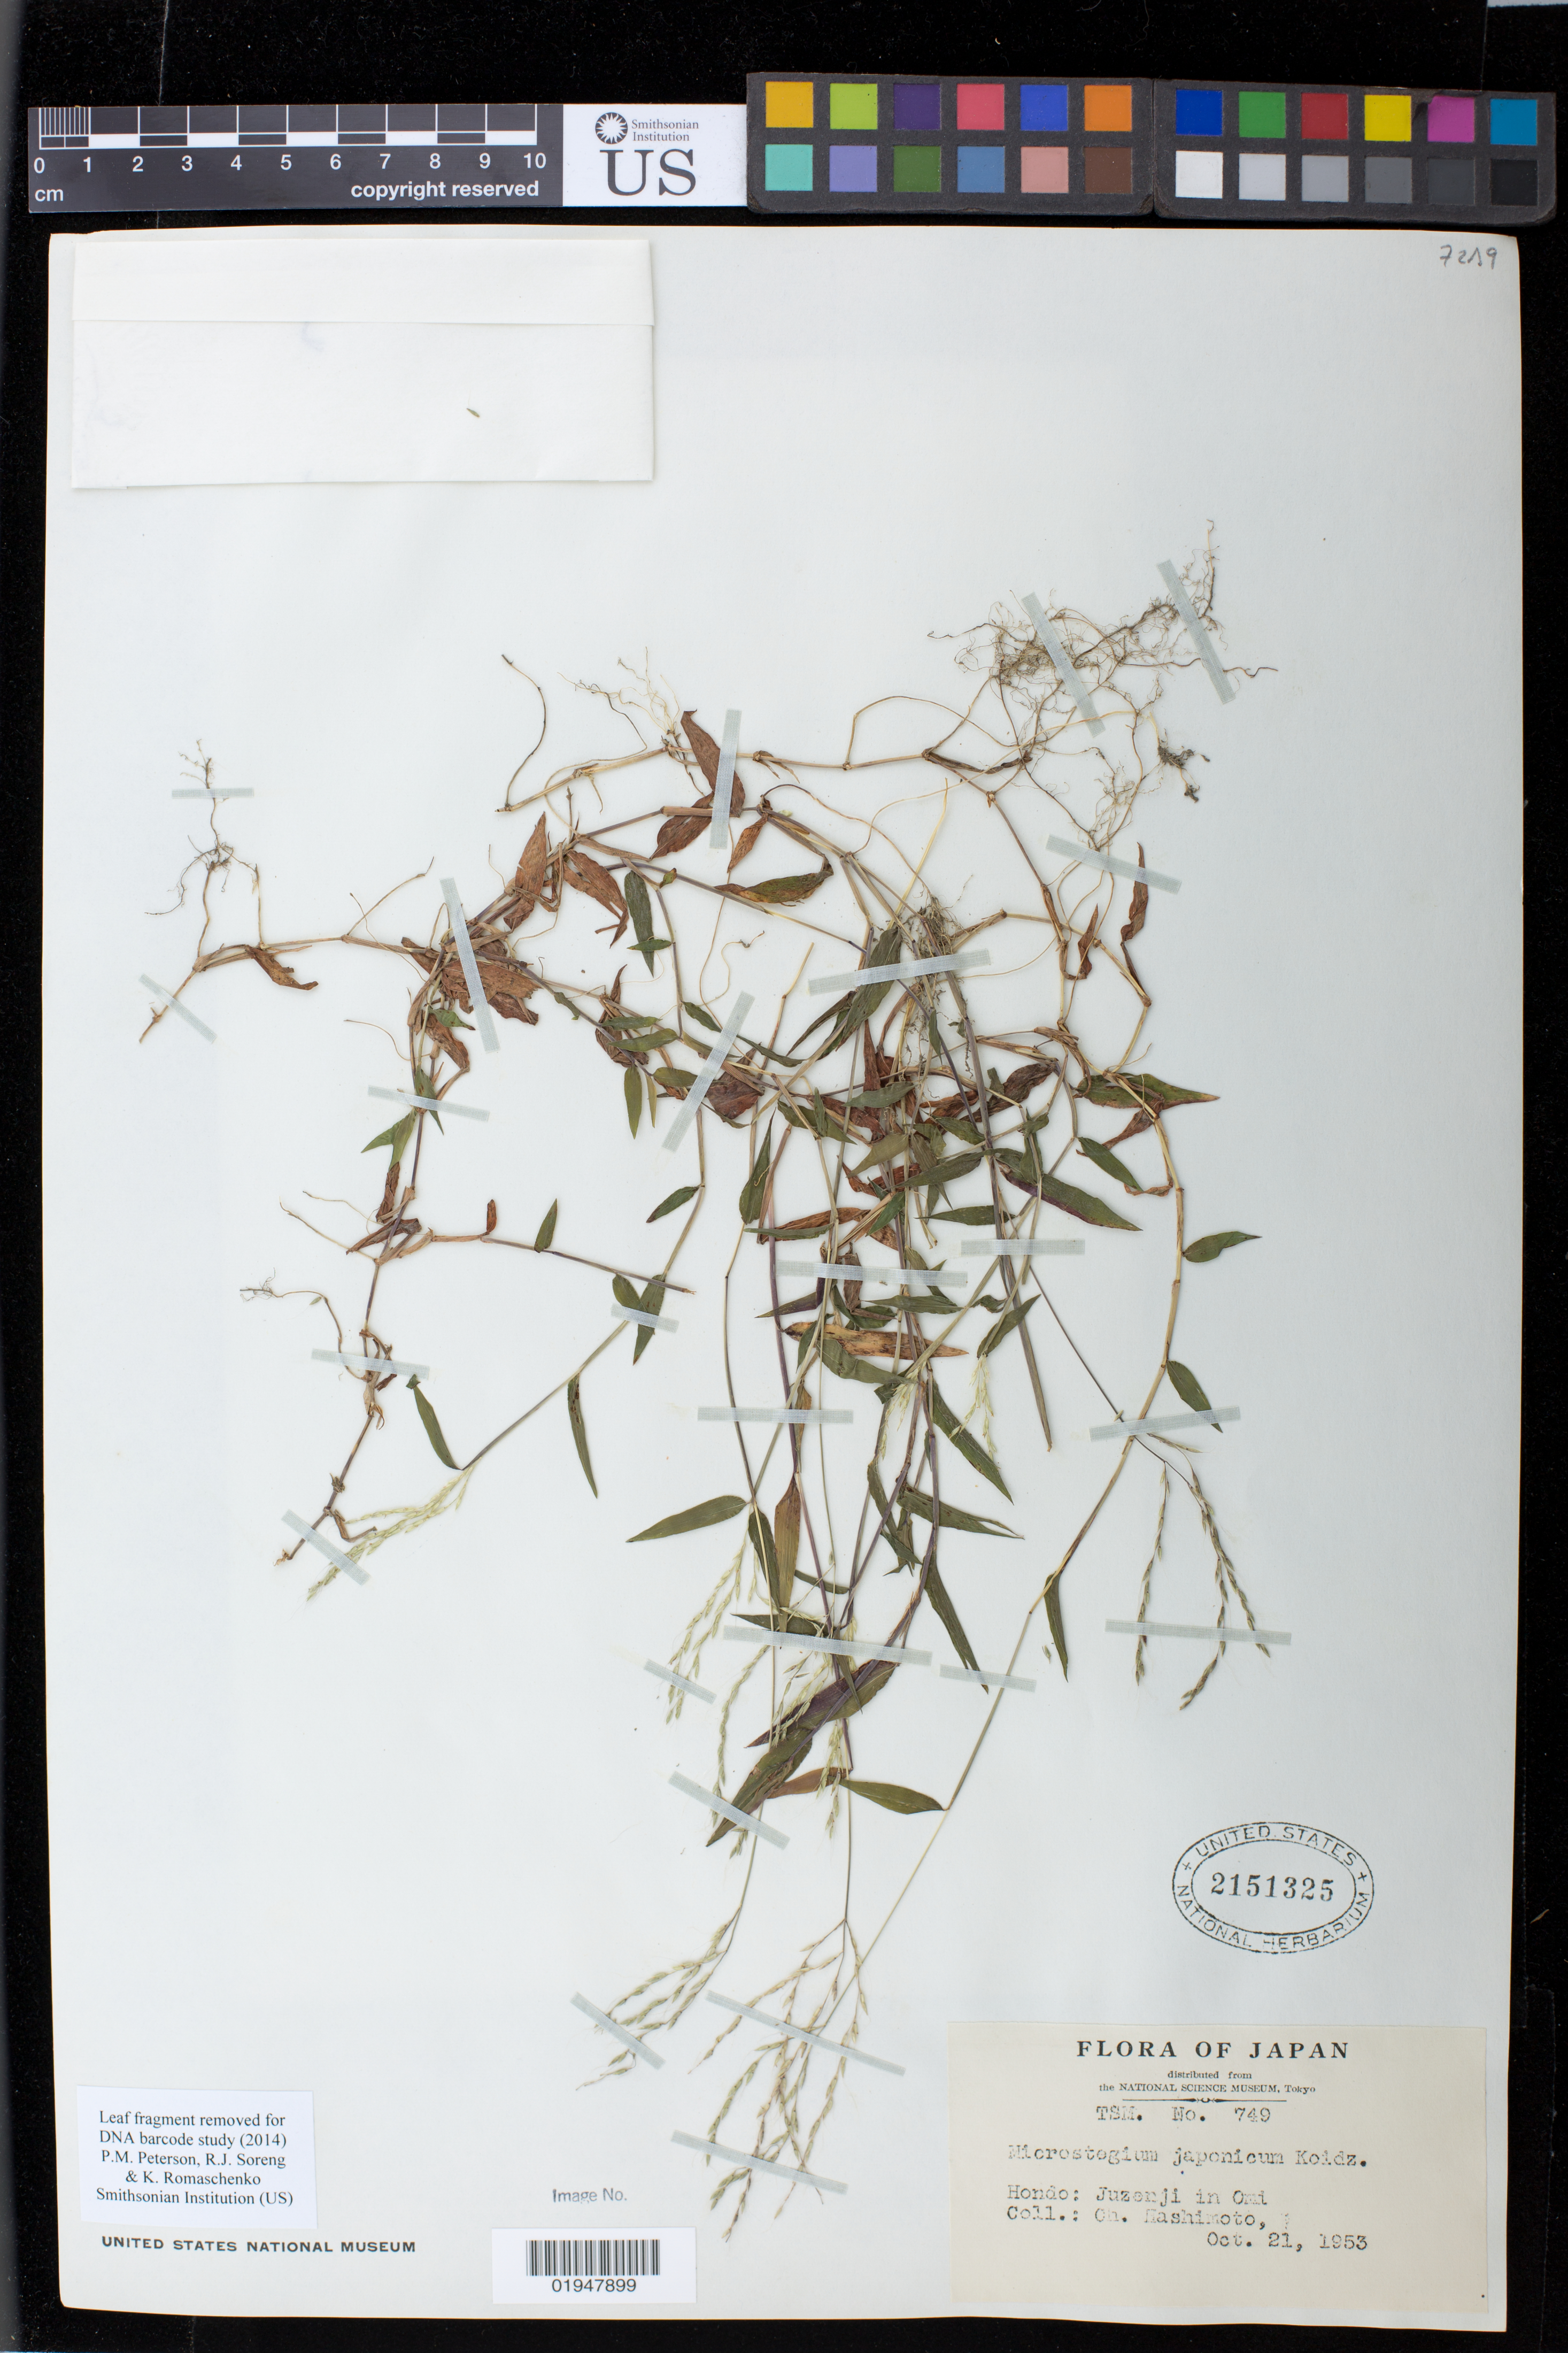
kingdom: Plantae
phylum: Tracheophyta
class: Liliopsida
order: Poales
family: Poaceae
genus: Microstegium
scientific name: Microstegium japonicum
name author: (Miq.) Koidz.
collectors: G. Hashimoto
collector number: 749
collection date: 1953-10-21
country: Japan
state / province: Siga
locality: Juzenji in Omi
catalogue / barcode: US 2151325